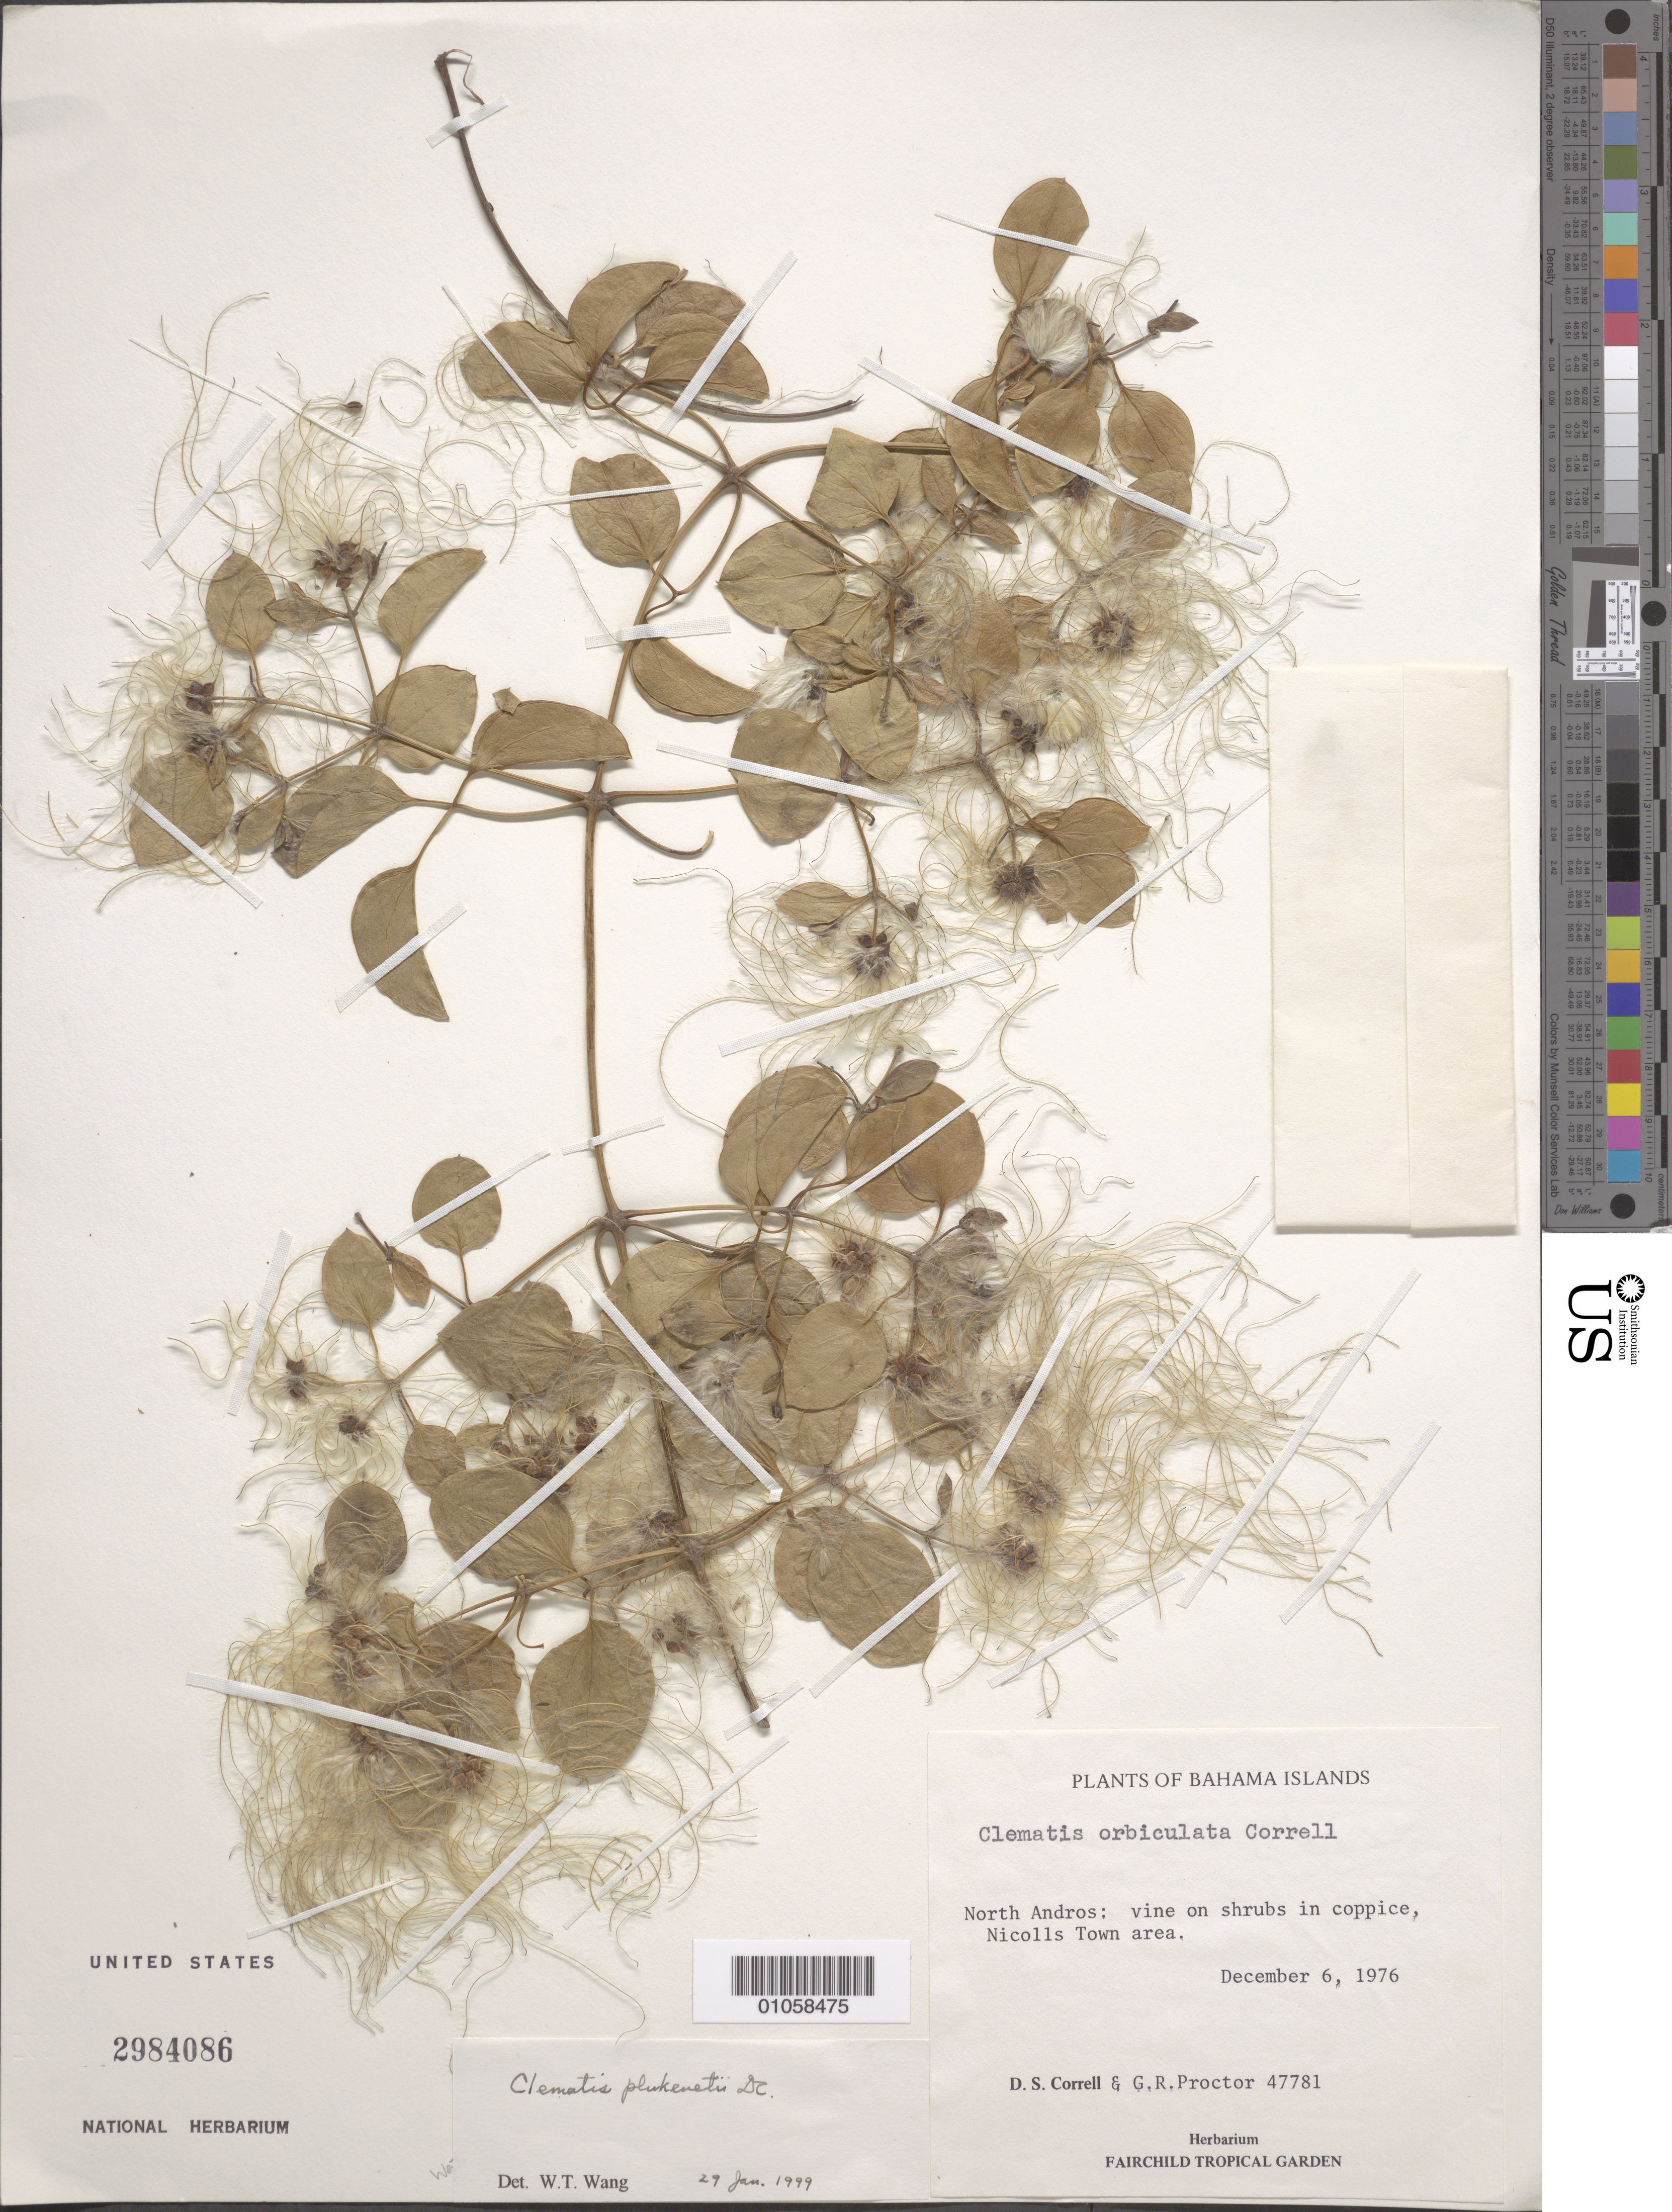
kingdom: Plantae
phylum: Tracheophyta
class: Magnoliopsida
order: Ranunculales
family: Ranunculaceae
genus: Clematis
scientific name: Clematis plukenetii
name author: DC.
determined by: Wang, W. T.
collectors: D. S. Correll & G. R. Proctor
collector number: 47781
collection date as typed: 06 Dec 1976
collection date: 1976-12-06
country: Bahamas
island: Andros I.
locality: North Andros, Nicolls Town area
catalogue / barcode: US 2984086